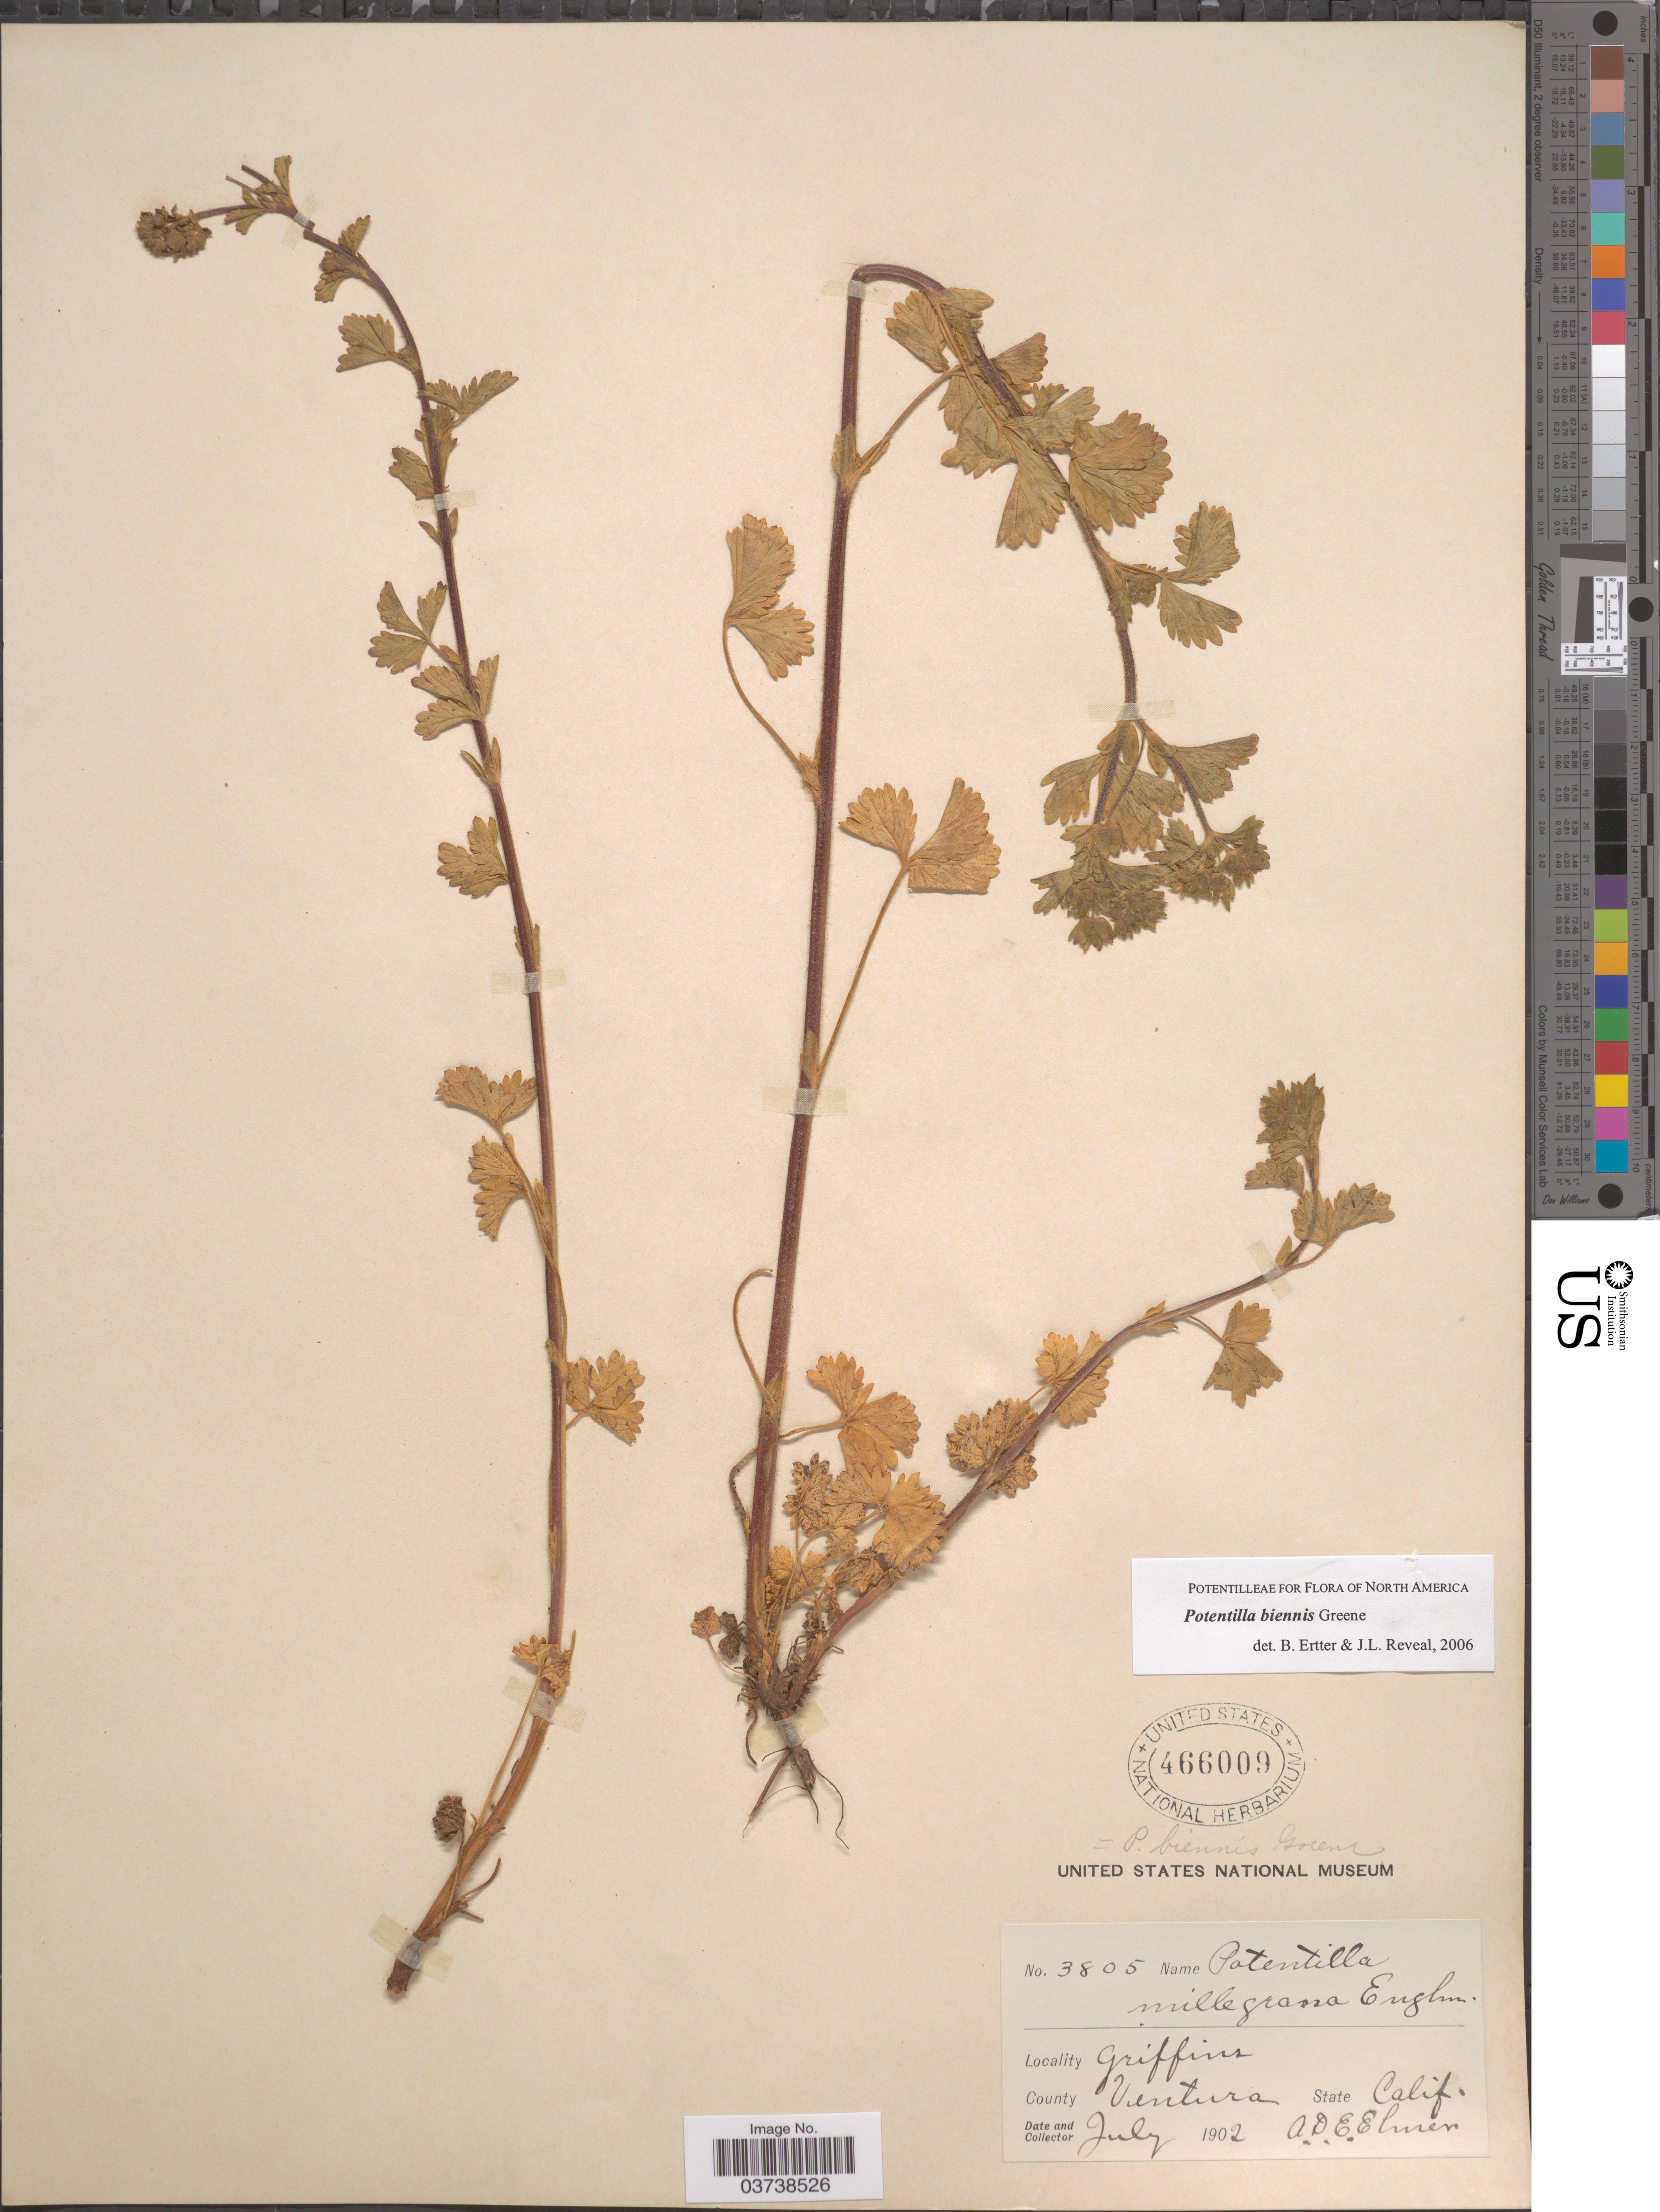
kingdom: Plantae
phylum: Tracheophyta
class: Magnoliopsida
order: Rosales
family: Rosaceae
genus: Potentilla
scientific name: Potentilla biennis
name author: Greene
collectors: A. D. E. Elmer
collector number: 3805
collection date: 1902-07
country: United States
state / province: California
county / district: Ventura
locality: Griffins. County Ventura.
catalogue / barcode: US 466009